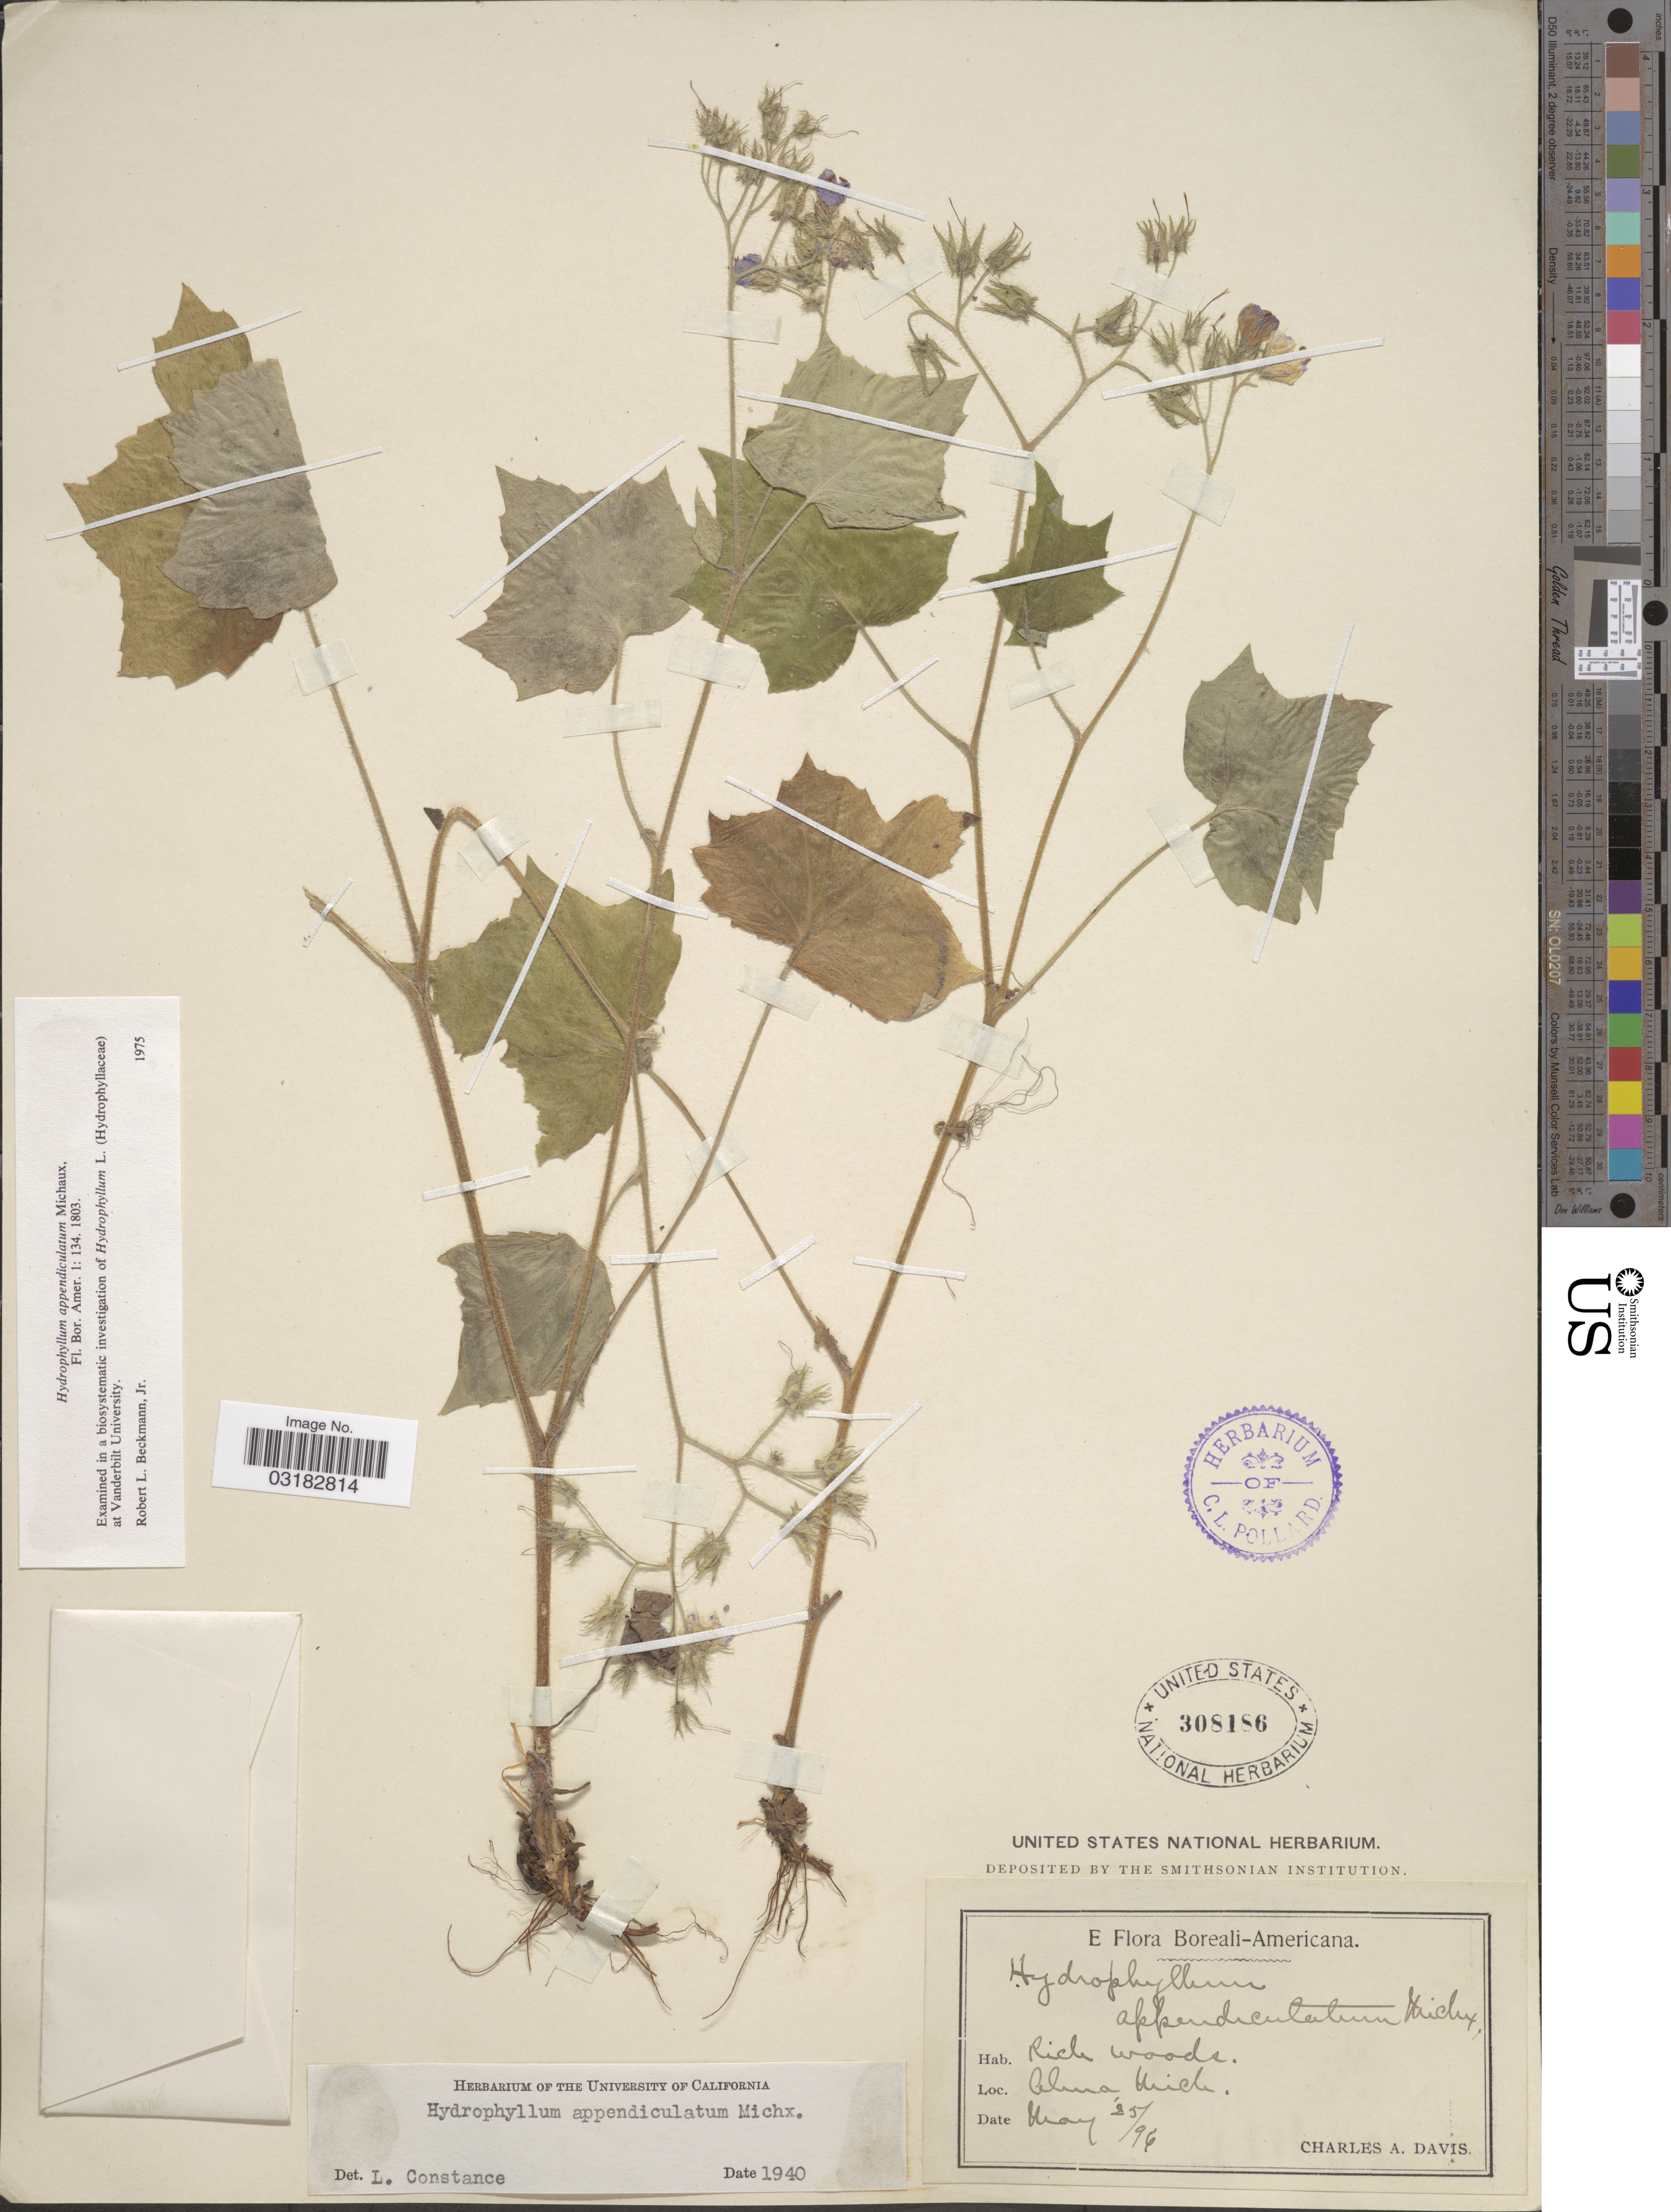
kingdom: Plantae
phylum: Tracheophyta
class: Magnoliopsida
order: Boraginales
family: Hydrophyllaceae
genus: Hydrophyllum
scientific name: Hydrophyllum appendiculatum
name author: Michx.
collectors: C. Davis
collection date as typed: Transcribed d/m/y: 25/5/96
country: United States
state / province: Michigan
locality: Alma.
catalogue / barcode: US 308186